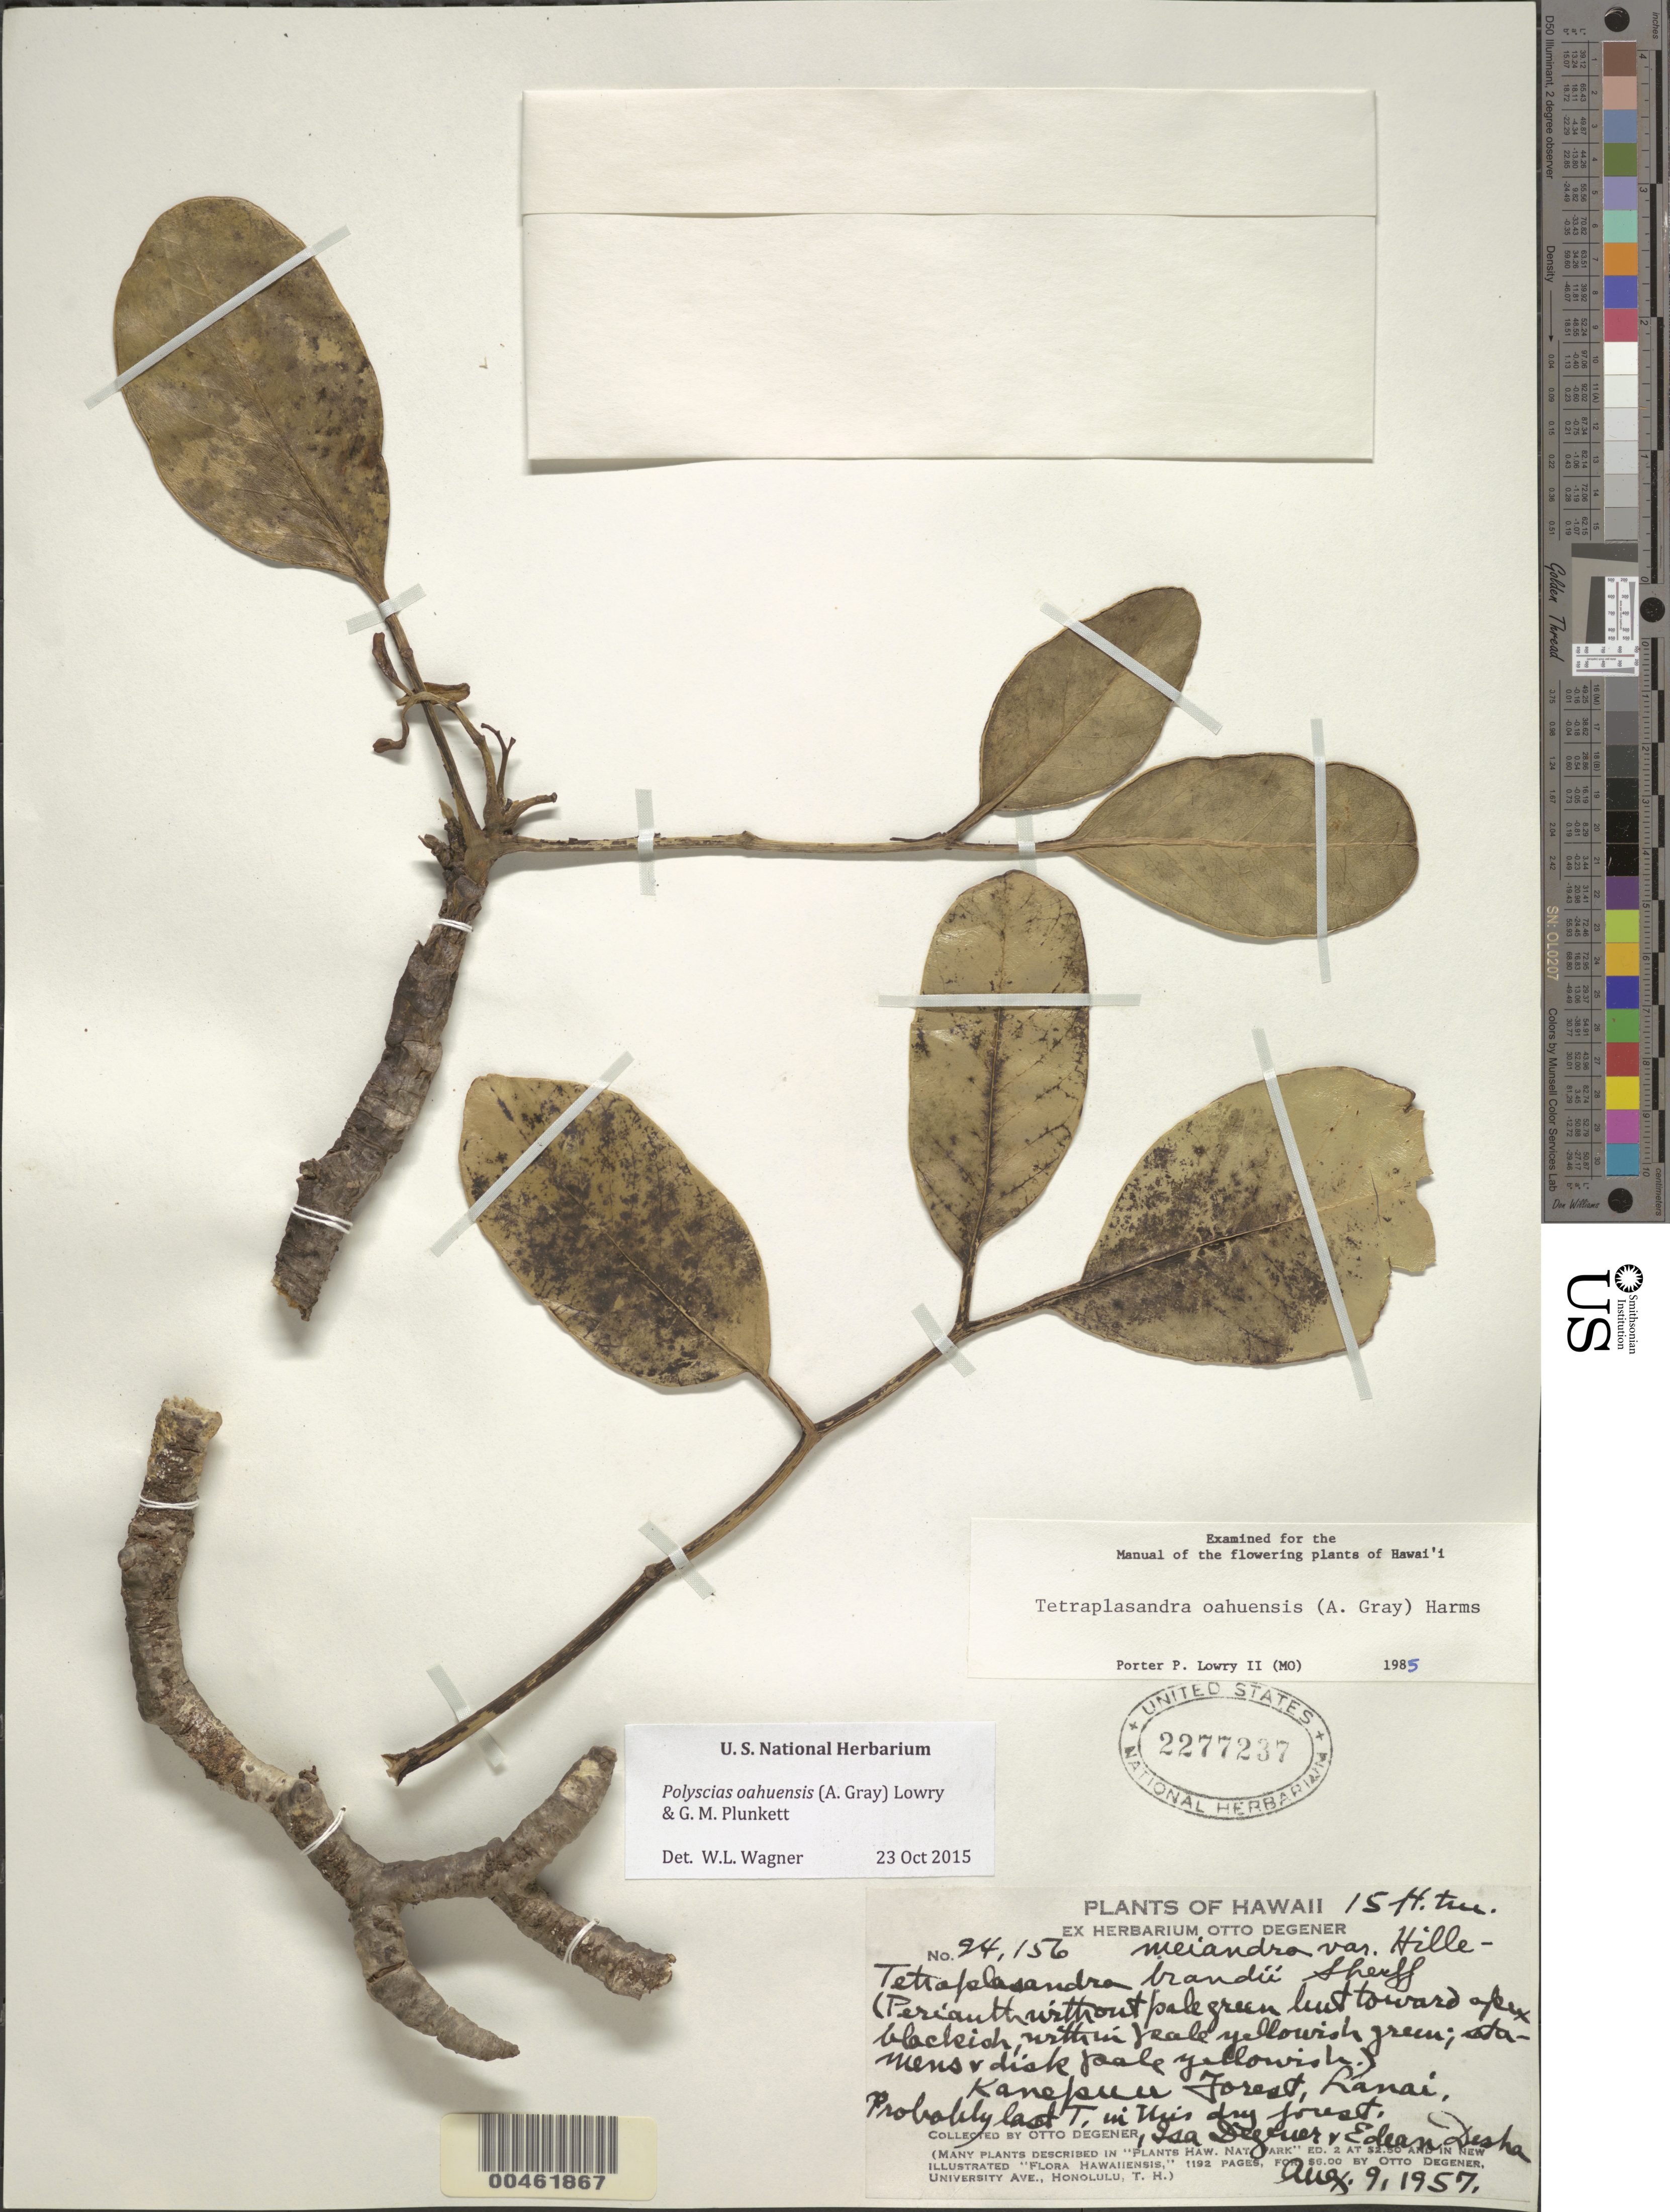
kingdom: Plantae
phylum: Tracheophyta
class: Magnoliopsida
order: Apiales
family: Araliaceae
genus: Polyscias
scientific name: Polyscias oahuensis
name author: (A. Gray) Lowry & G. M. Plunkett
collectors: O. Degener, I. Degener & E. Desha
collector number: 24156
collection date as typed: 9 Aug 1957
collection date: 1957-08-09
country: United States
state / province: Hawaii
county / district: Maui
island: Lana'i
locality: Kanepuu Forest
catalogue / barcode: US 2277237